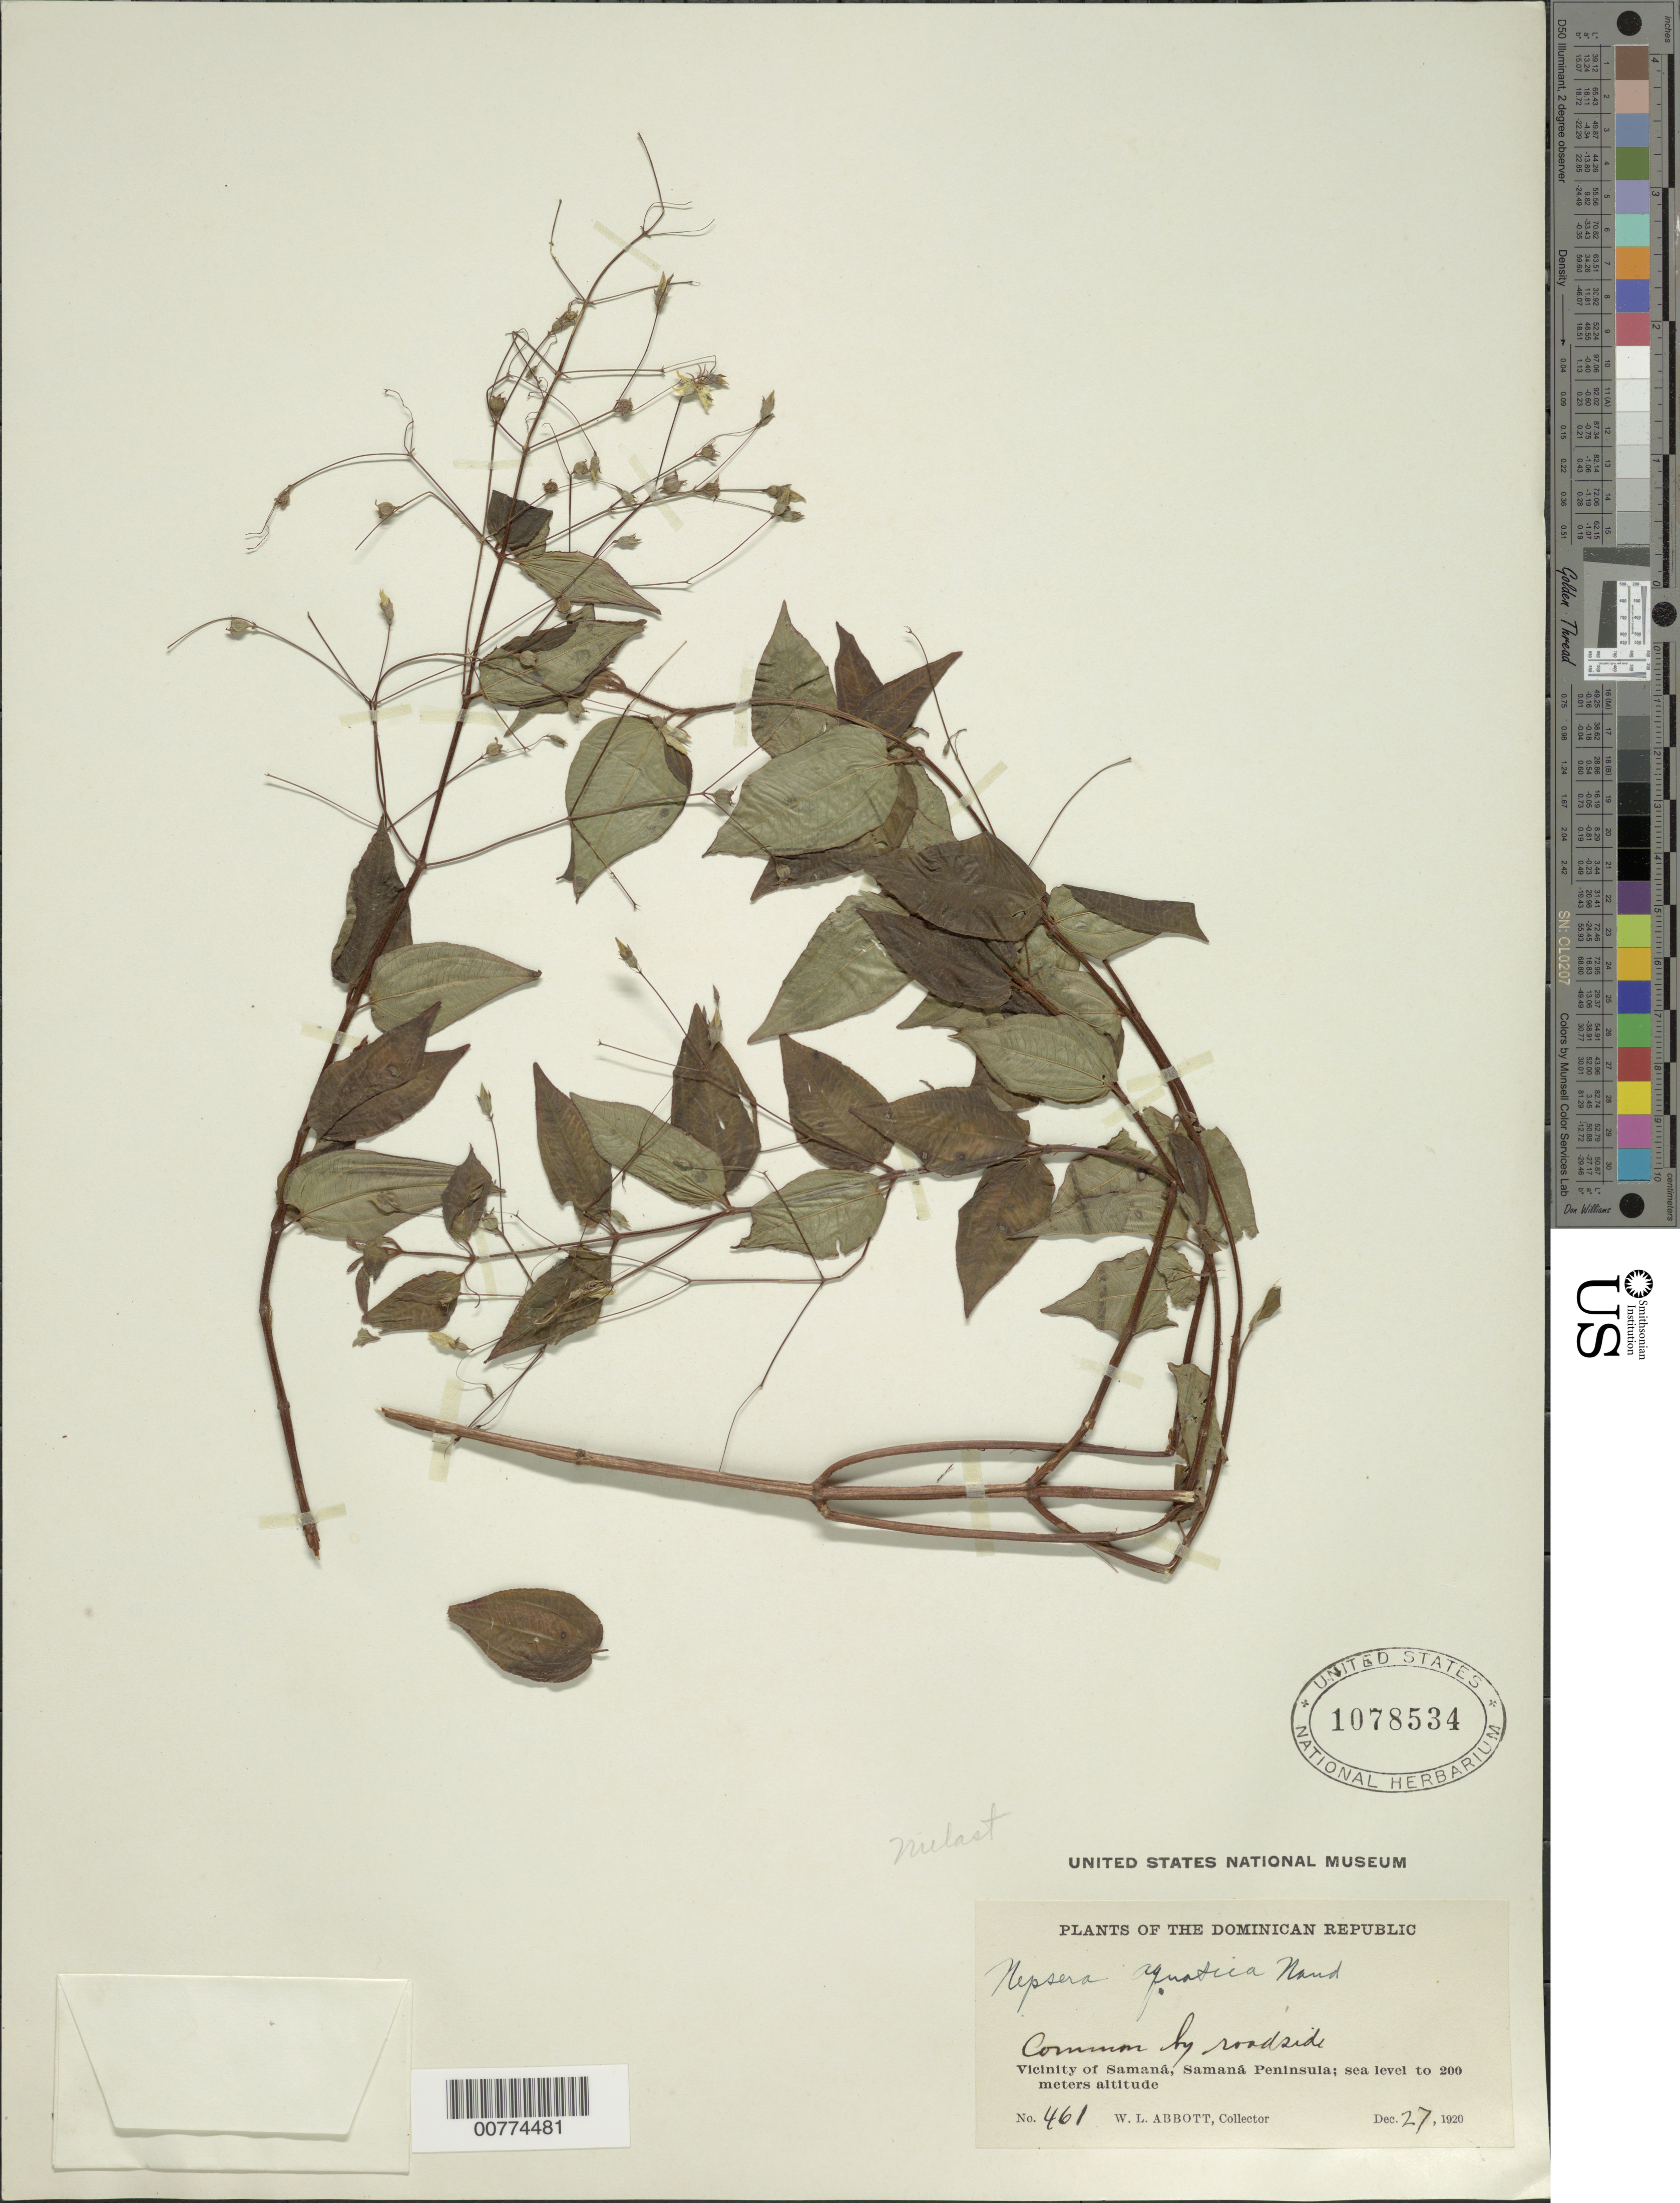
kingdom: Plantae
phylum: Tracheophyta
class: Magnoliopsida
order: Myrtales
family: Melastomataceae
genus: Nepsera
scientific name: Nepsera aquatica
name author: (Aubl.) Naudin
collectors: W. L. Abbott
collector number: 461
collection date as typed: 27 Dec 1920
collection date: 1920-12-27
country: Dominican Republic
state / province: Samana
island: Hispaniola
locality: Vicinity of Samaná.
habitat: Roadside.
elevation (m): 0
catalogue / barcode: US 1078534